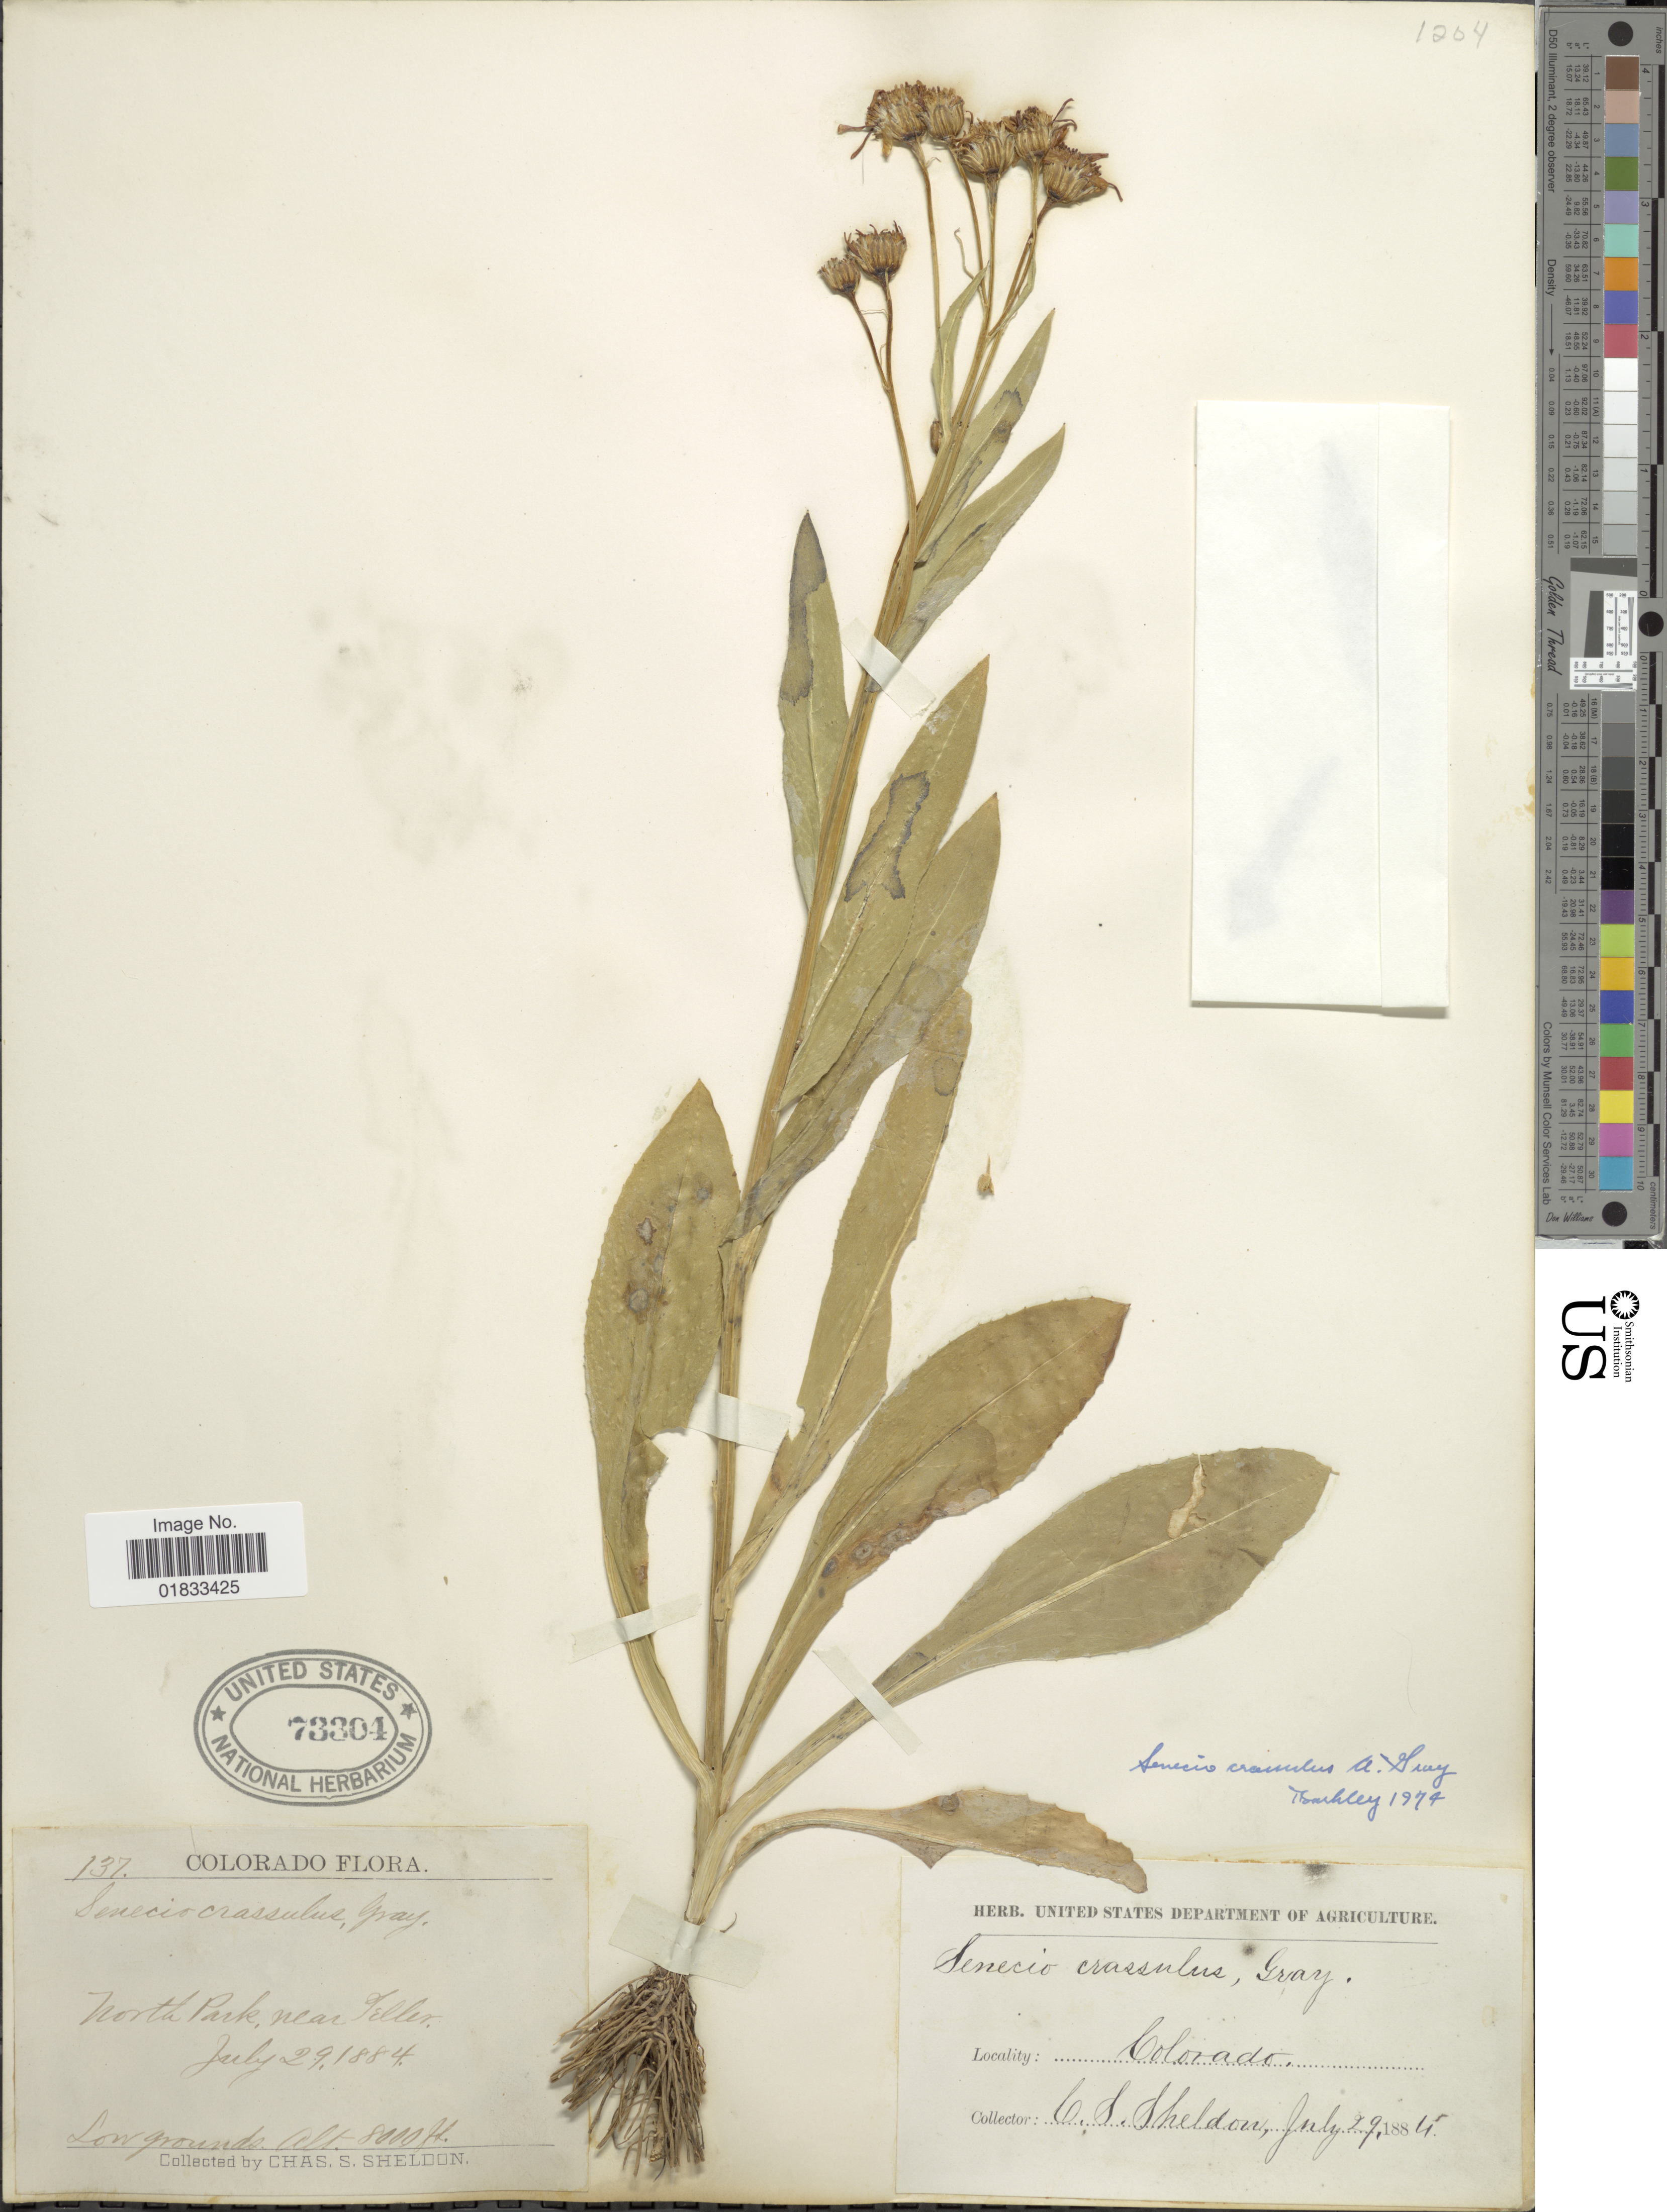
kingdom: Plantae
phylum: Tracheophyta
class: Magnoliopsida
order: Asterales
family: Asteraceae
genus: Senecio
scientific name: Senecio crassulus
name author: A. Gray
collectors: C. S. Sheldon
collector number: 137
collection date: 1884-07-29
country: United States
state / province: Colorado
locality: North Park, near Teller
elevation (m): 2438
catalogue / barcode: US 73304